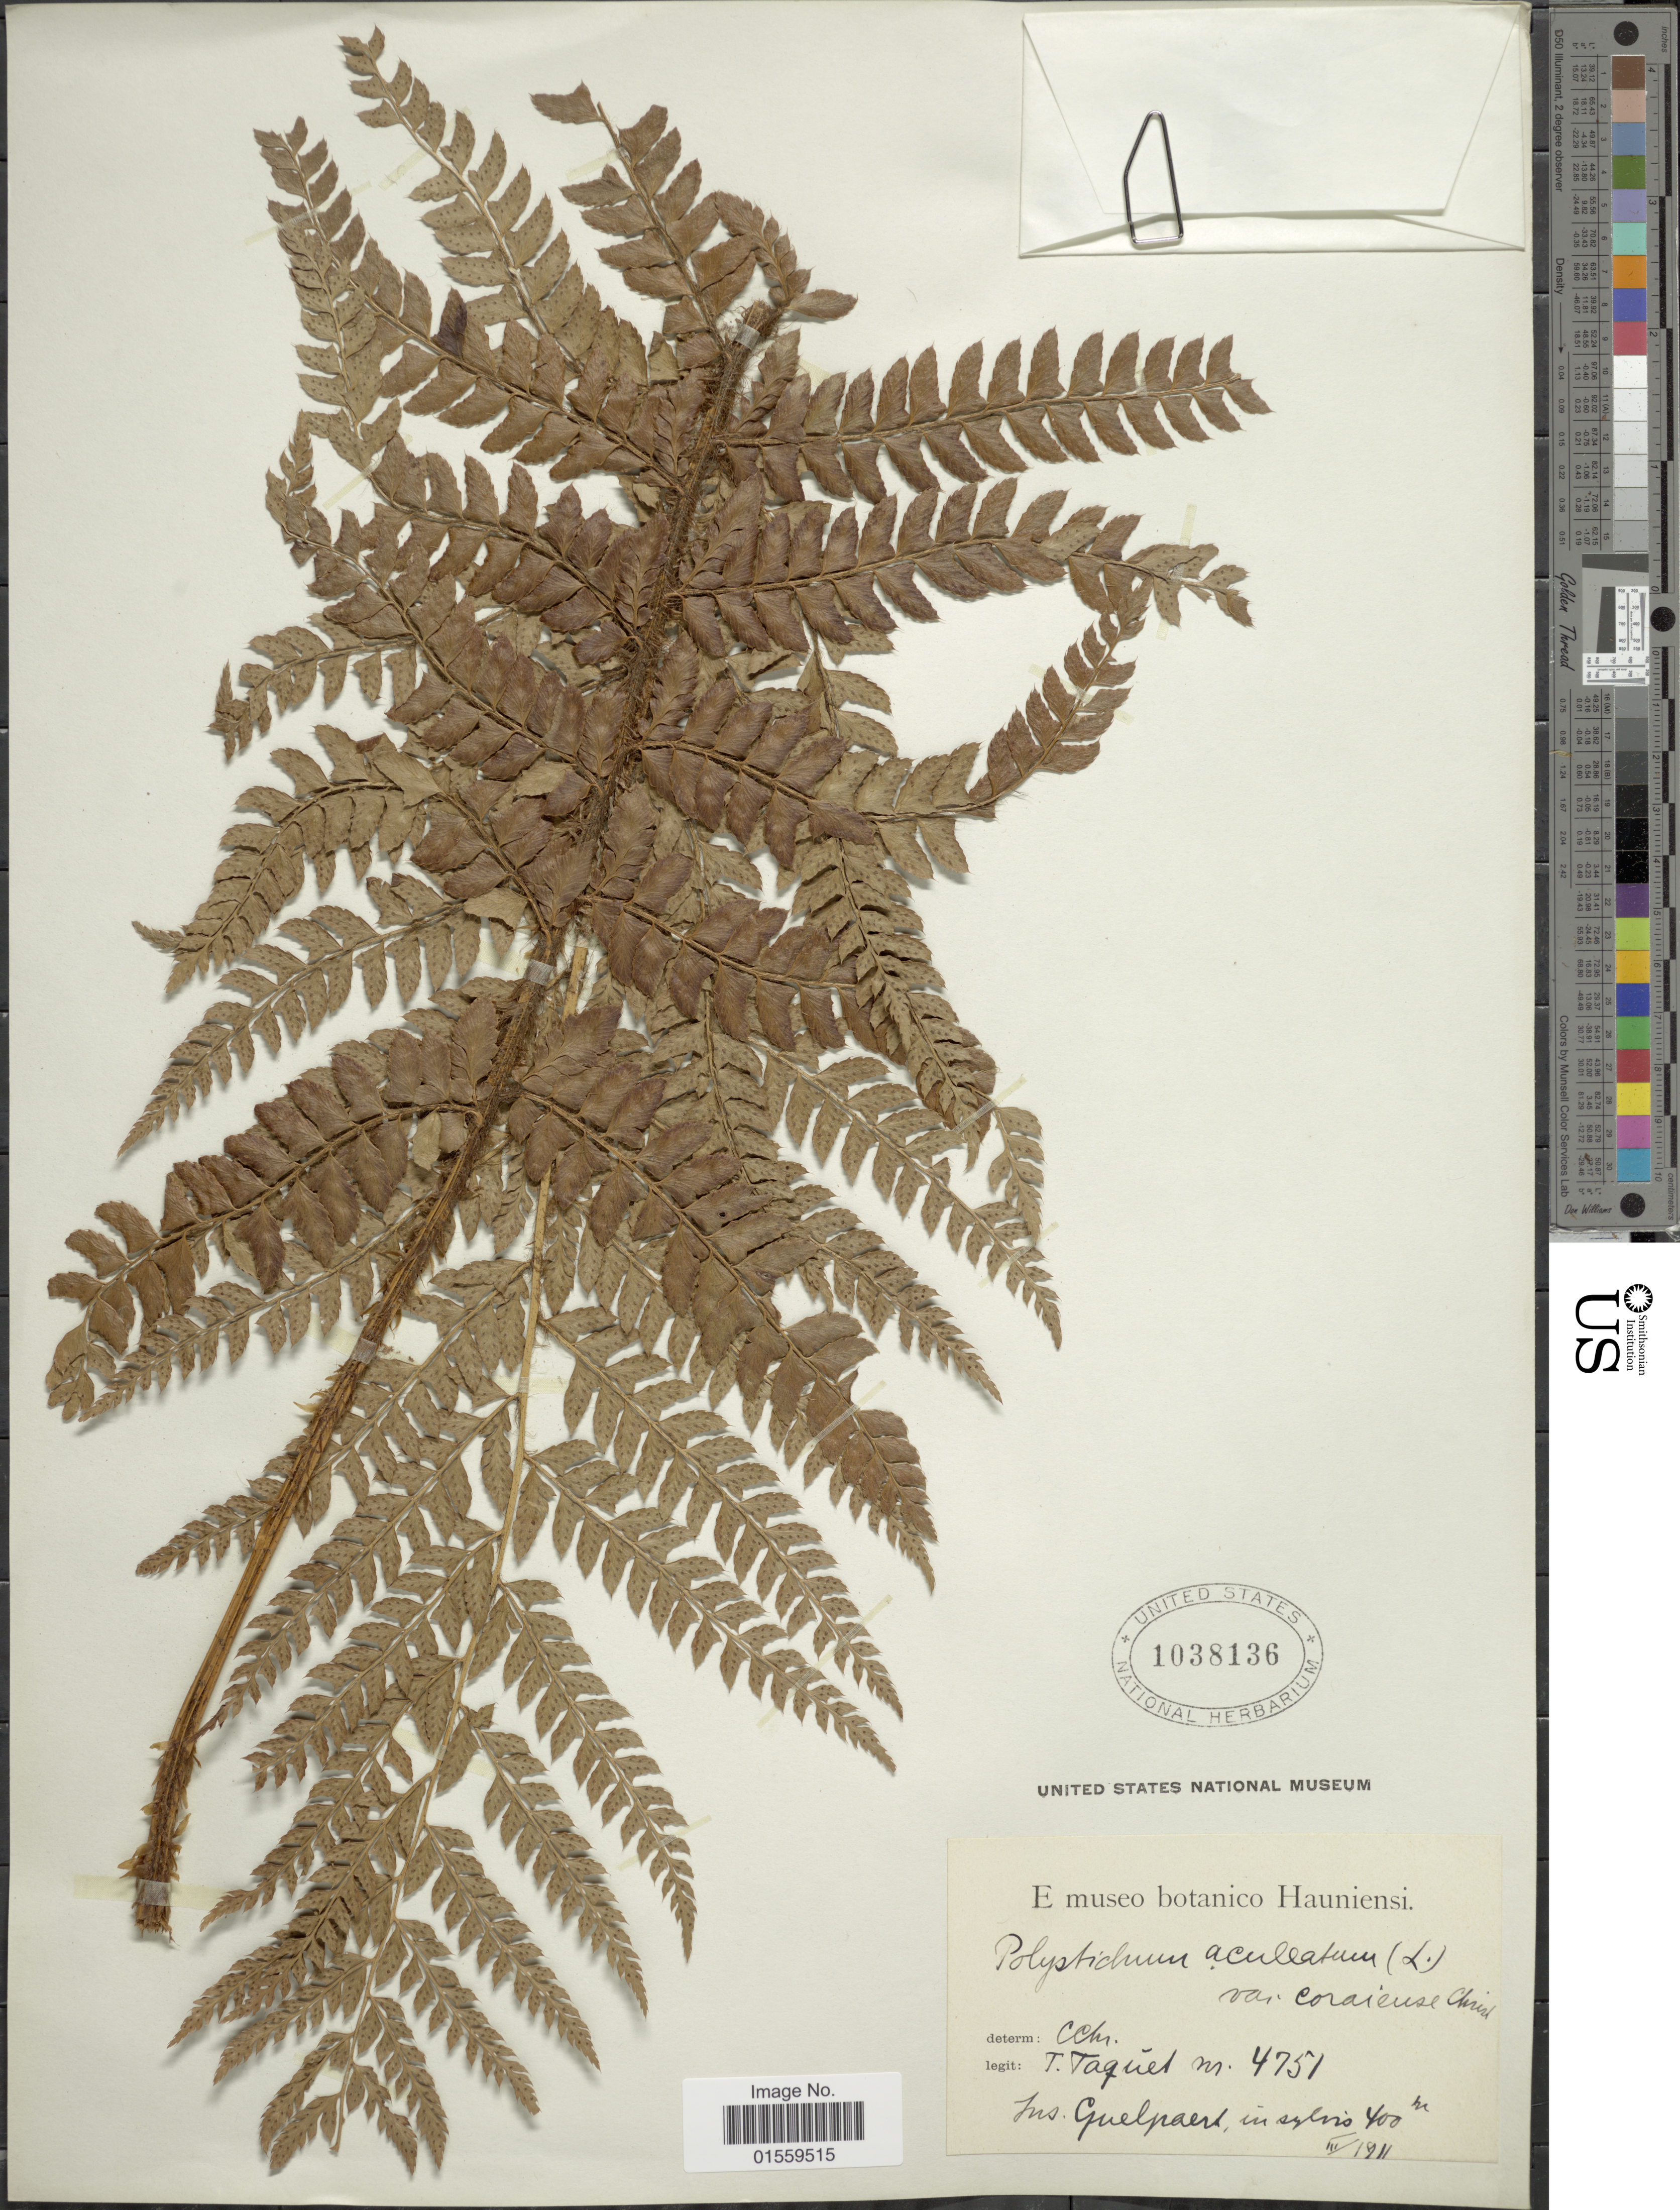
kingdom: Plantae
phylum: Tracheophyta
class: Polypodiopsida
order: Polypodiales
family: Dryopteridaceae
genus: Polystichum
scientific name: Polystichum setiferum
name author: (Forssk.) Moore ex Woynar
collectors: Taquet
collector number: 4751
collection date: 1911-03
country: South Korea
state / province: Jeju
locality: Ins. Guelpaerl, in sylvio.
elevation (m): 400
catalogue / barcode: US 1038136